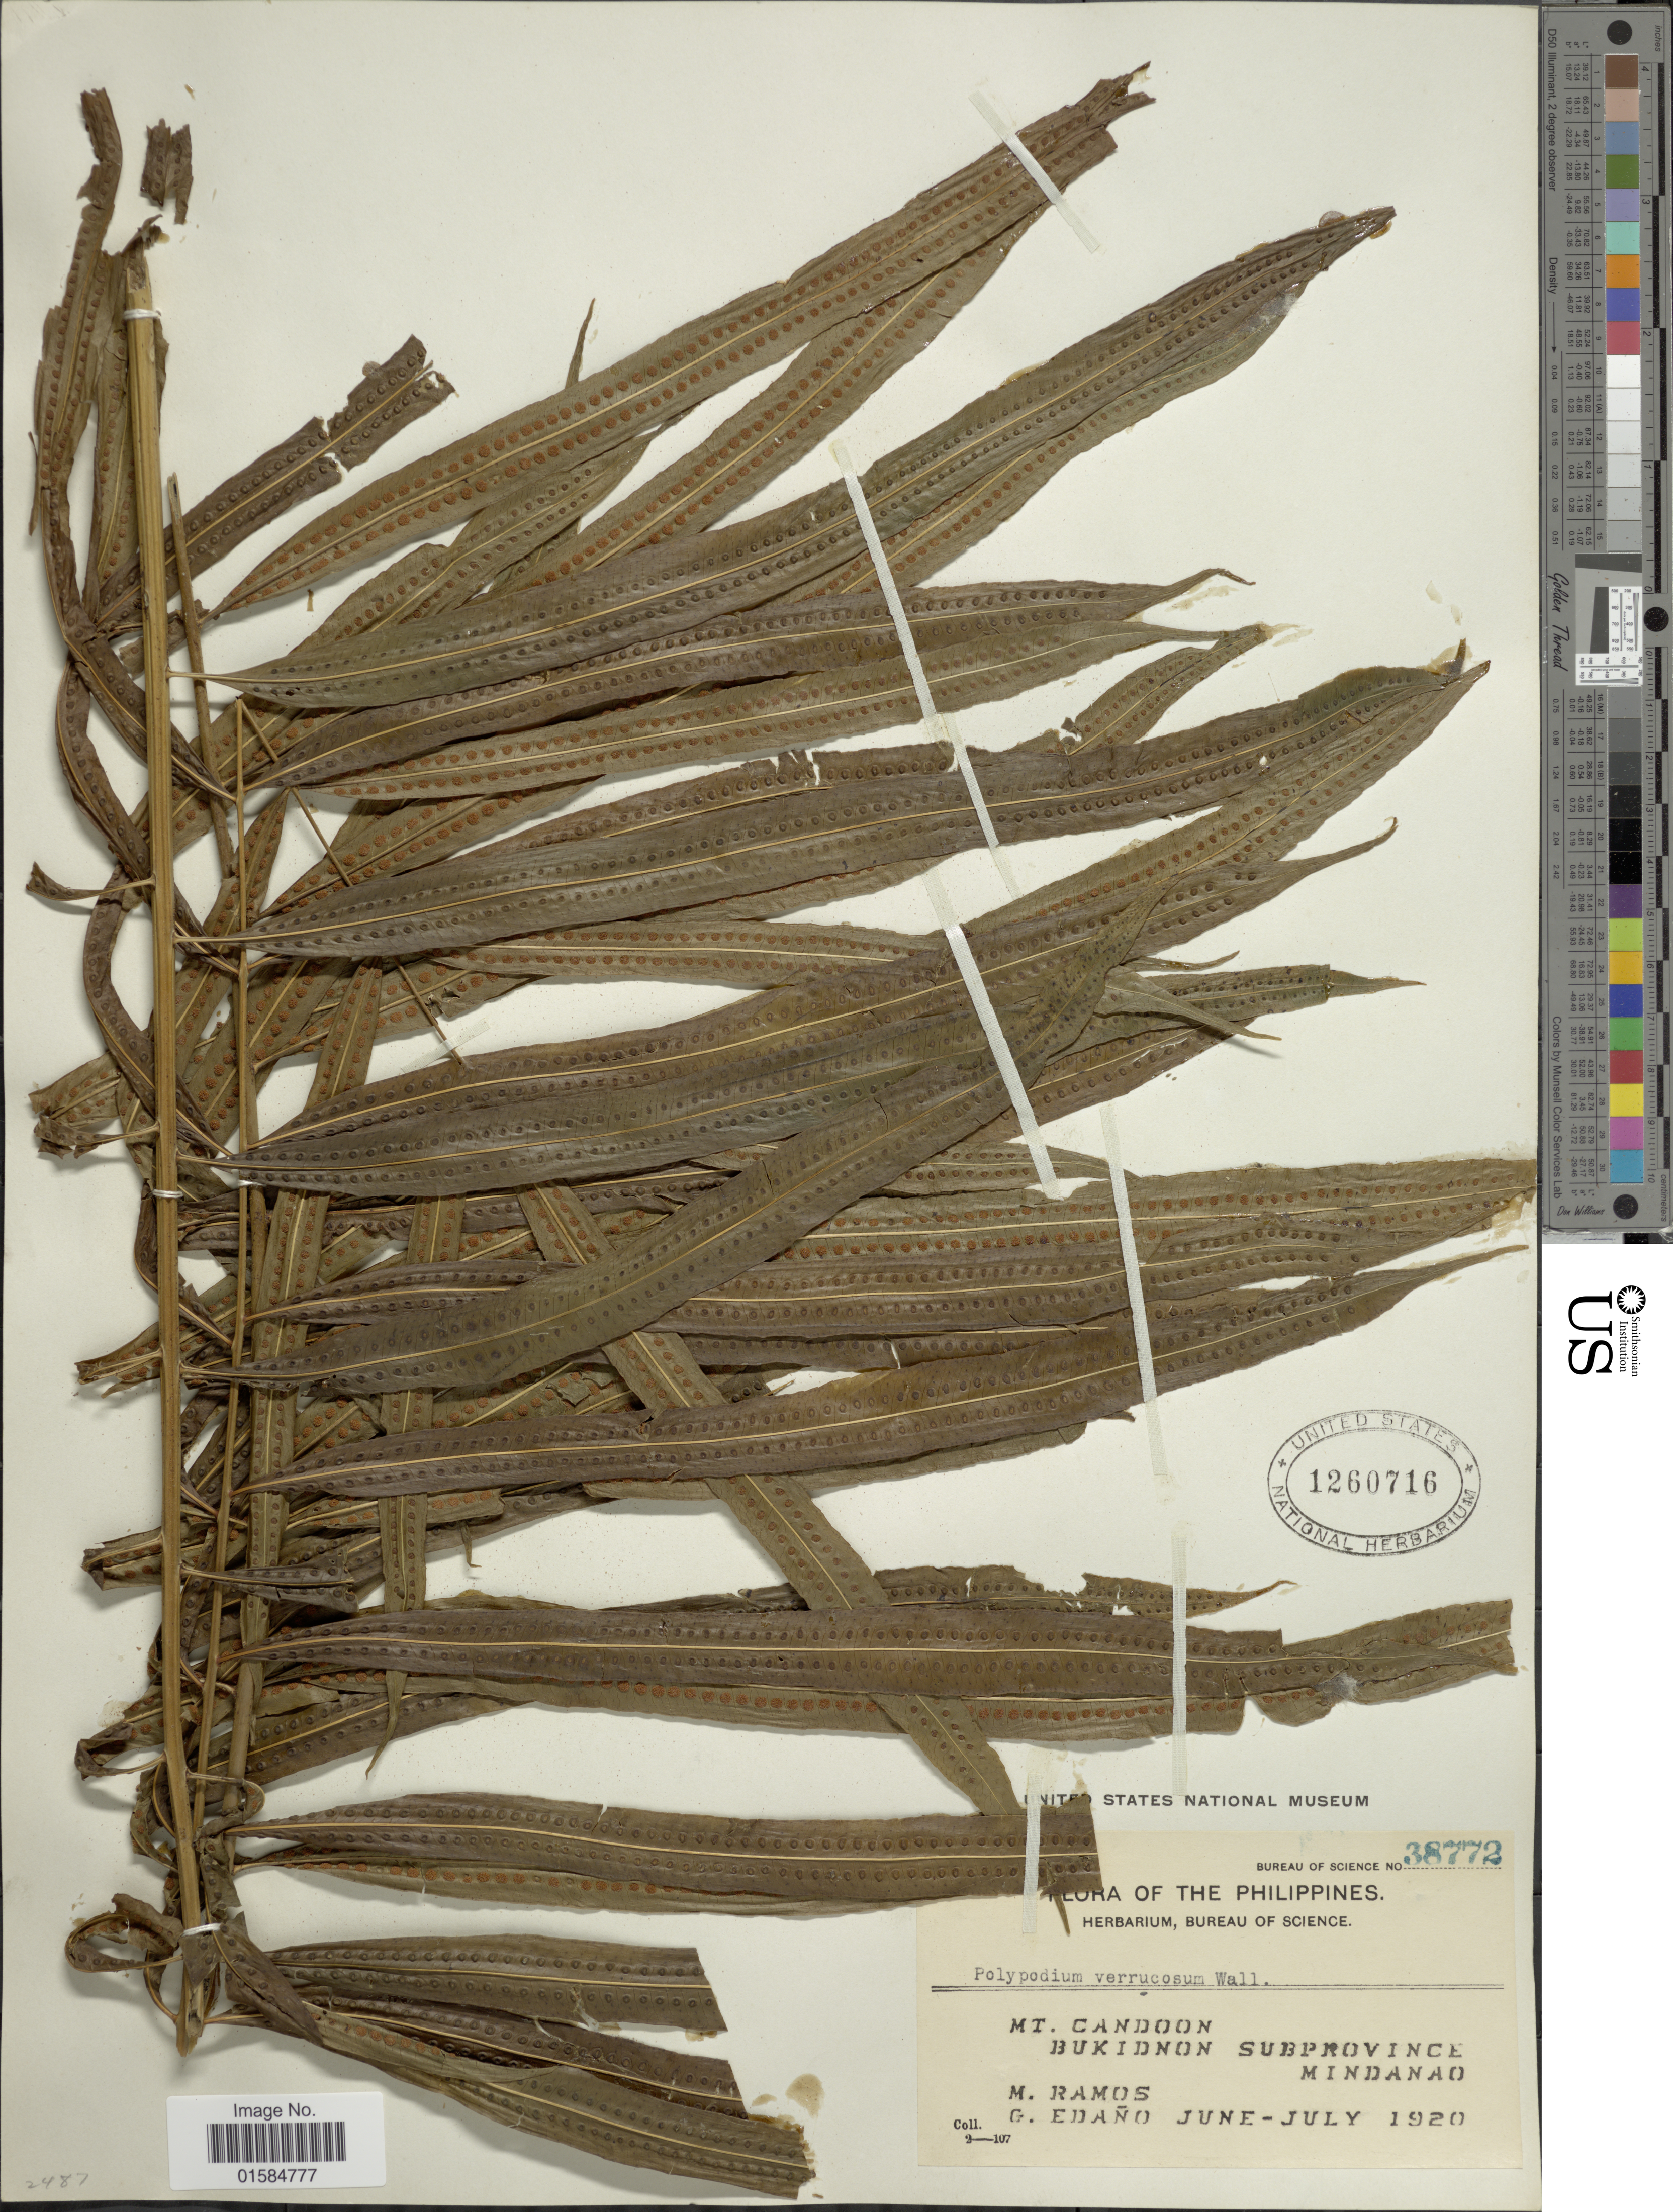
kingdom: Plantae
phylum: Tracheophyta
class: Polypodiopsida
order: Polypodiales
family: Polypodiaceae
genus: Goniophlebium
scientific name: Goniophlebium percussum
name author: (Cauv.) W.H. Wagner & Grether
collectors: M. Ramos & G. Edaño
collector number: Bureau of Science 38772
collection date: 1920-06/1920-07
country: Philippines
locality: Mt. Candoon, Bukidnon subprovince, Mindanao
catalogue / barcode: US 1260716